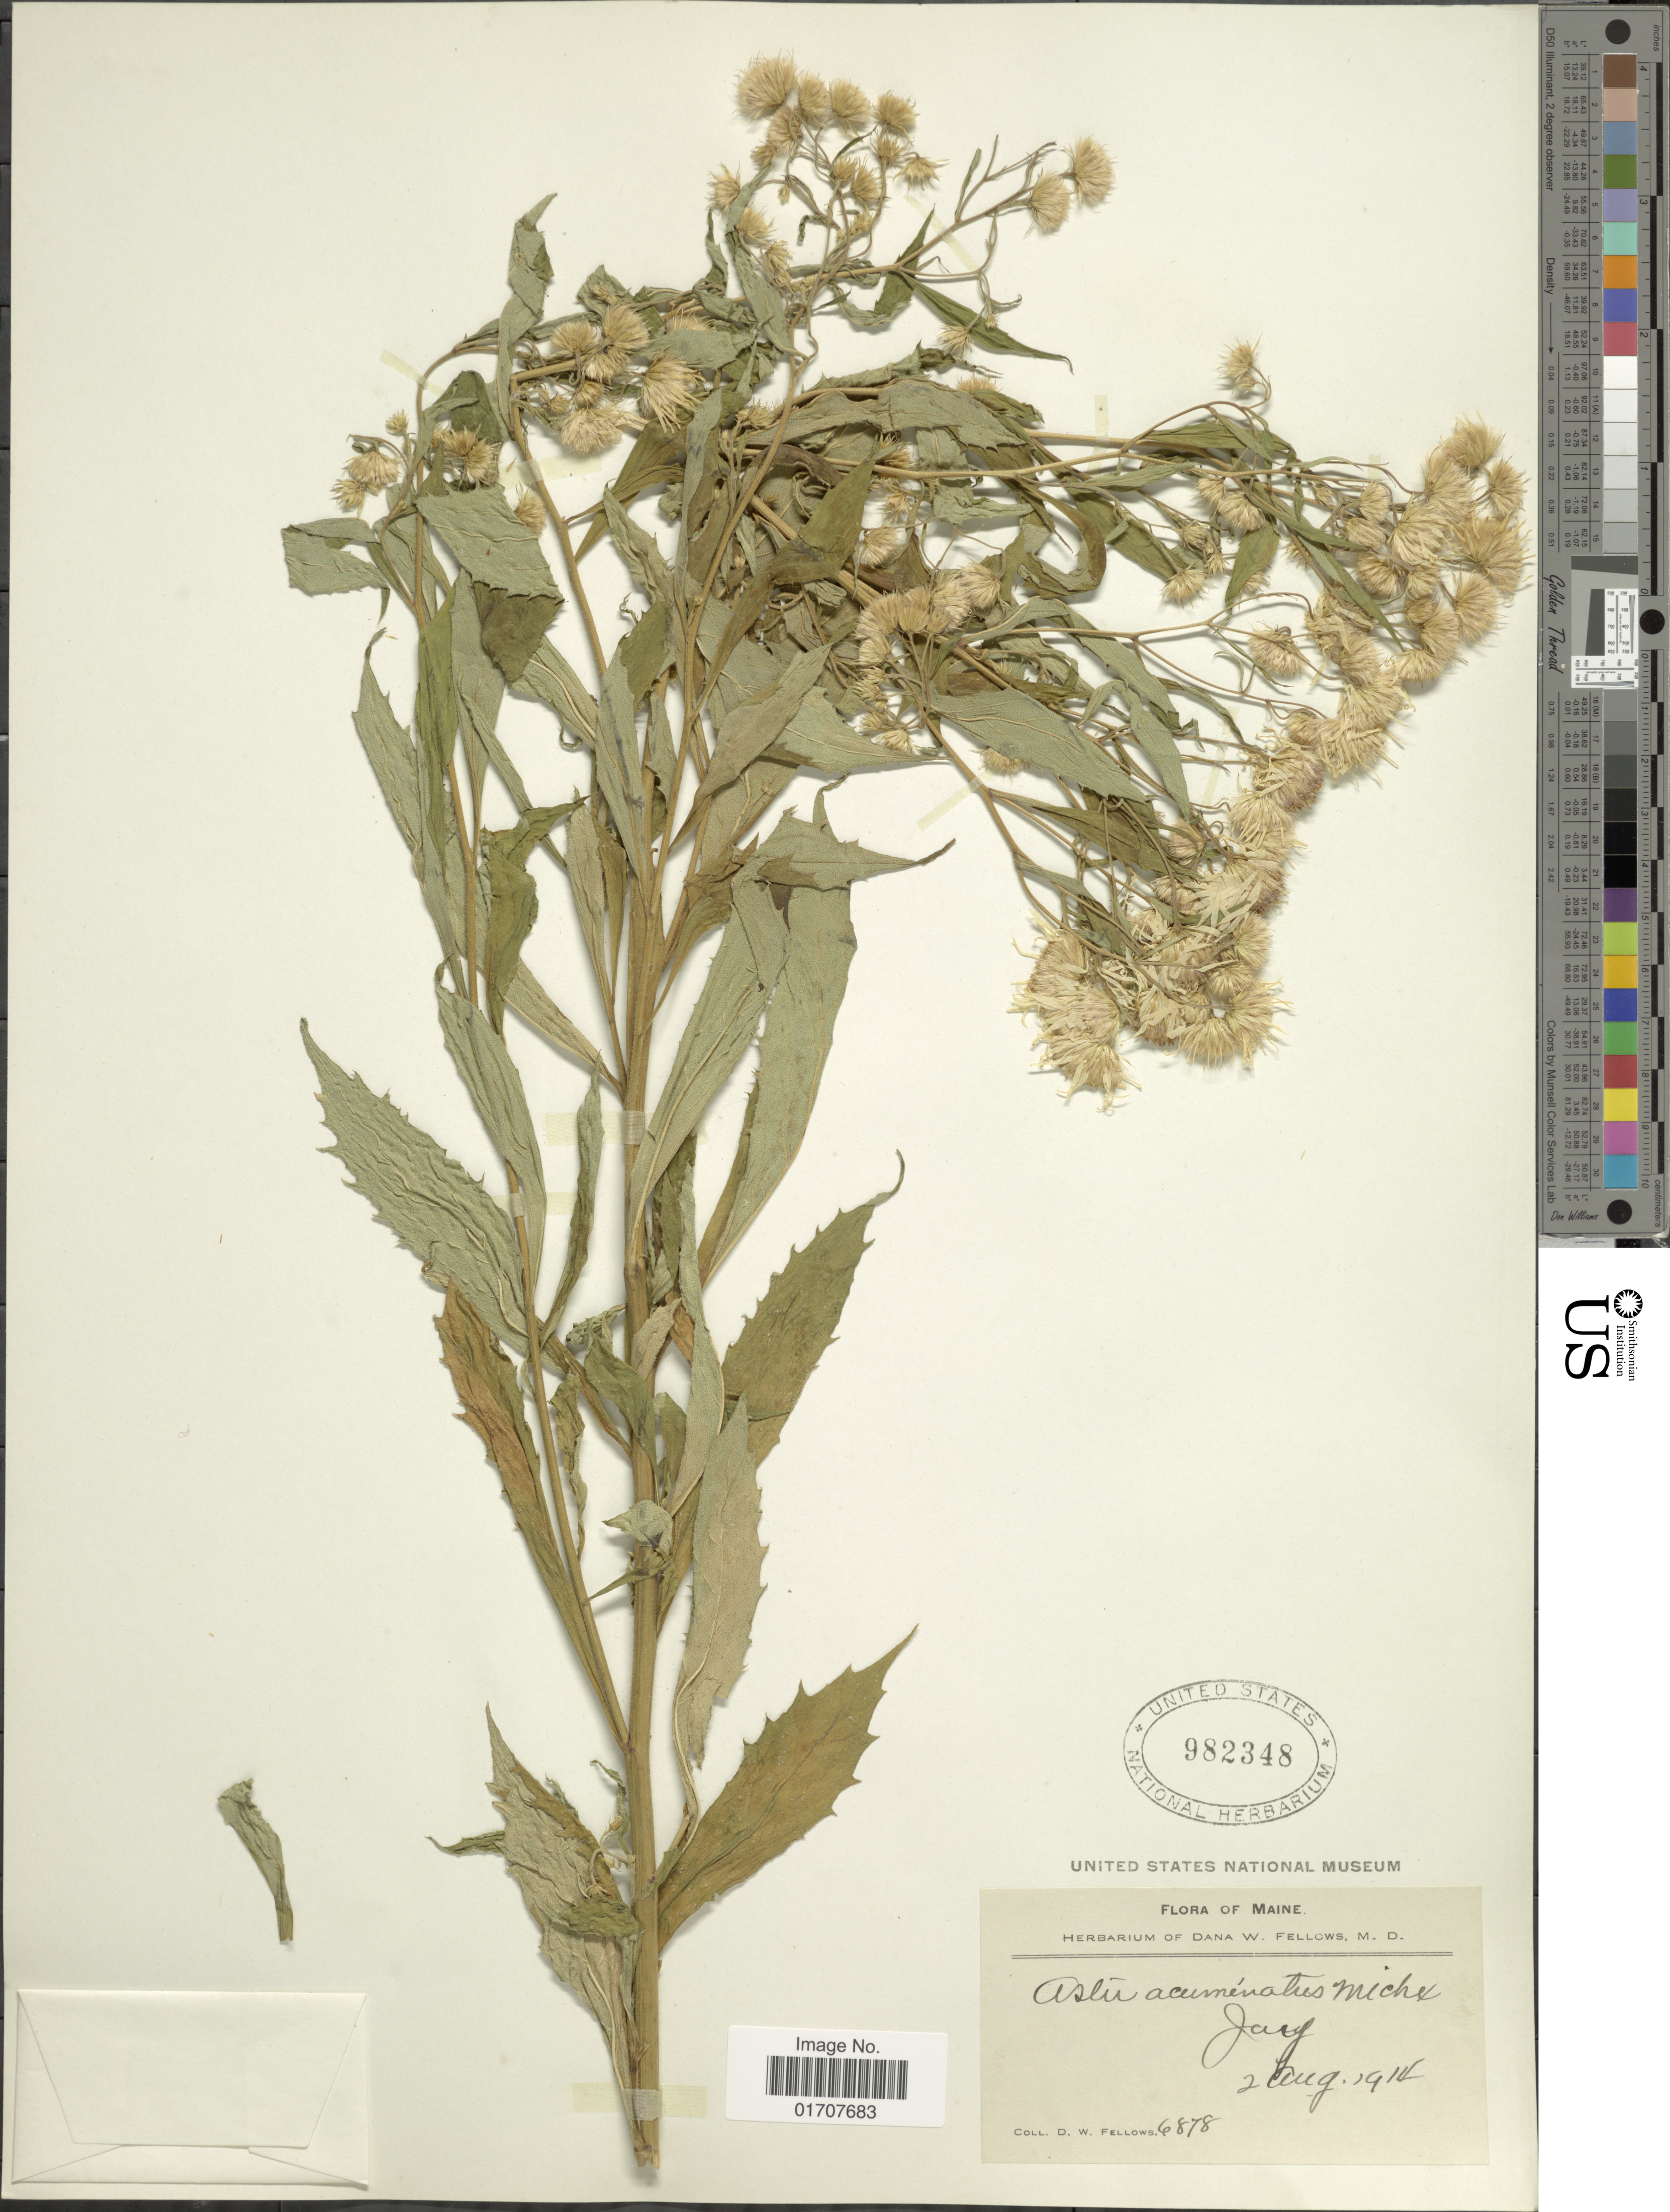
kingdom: Plantae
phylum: Tracheophyta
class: Magnoliopsida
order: Asterales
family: Asteraceae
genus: Oclemena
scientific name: Oclemena acuminata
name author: (Michx.) Greene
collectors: D. W. Fellows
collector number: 6878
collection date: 1914-08-02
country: United States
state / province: Maine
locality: Jay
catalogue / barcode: US 982348